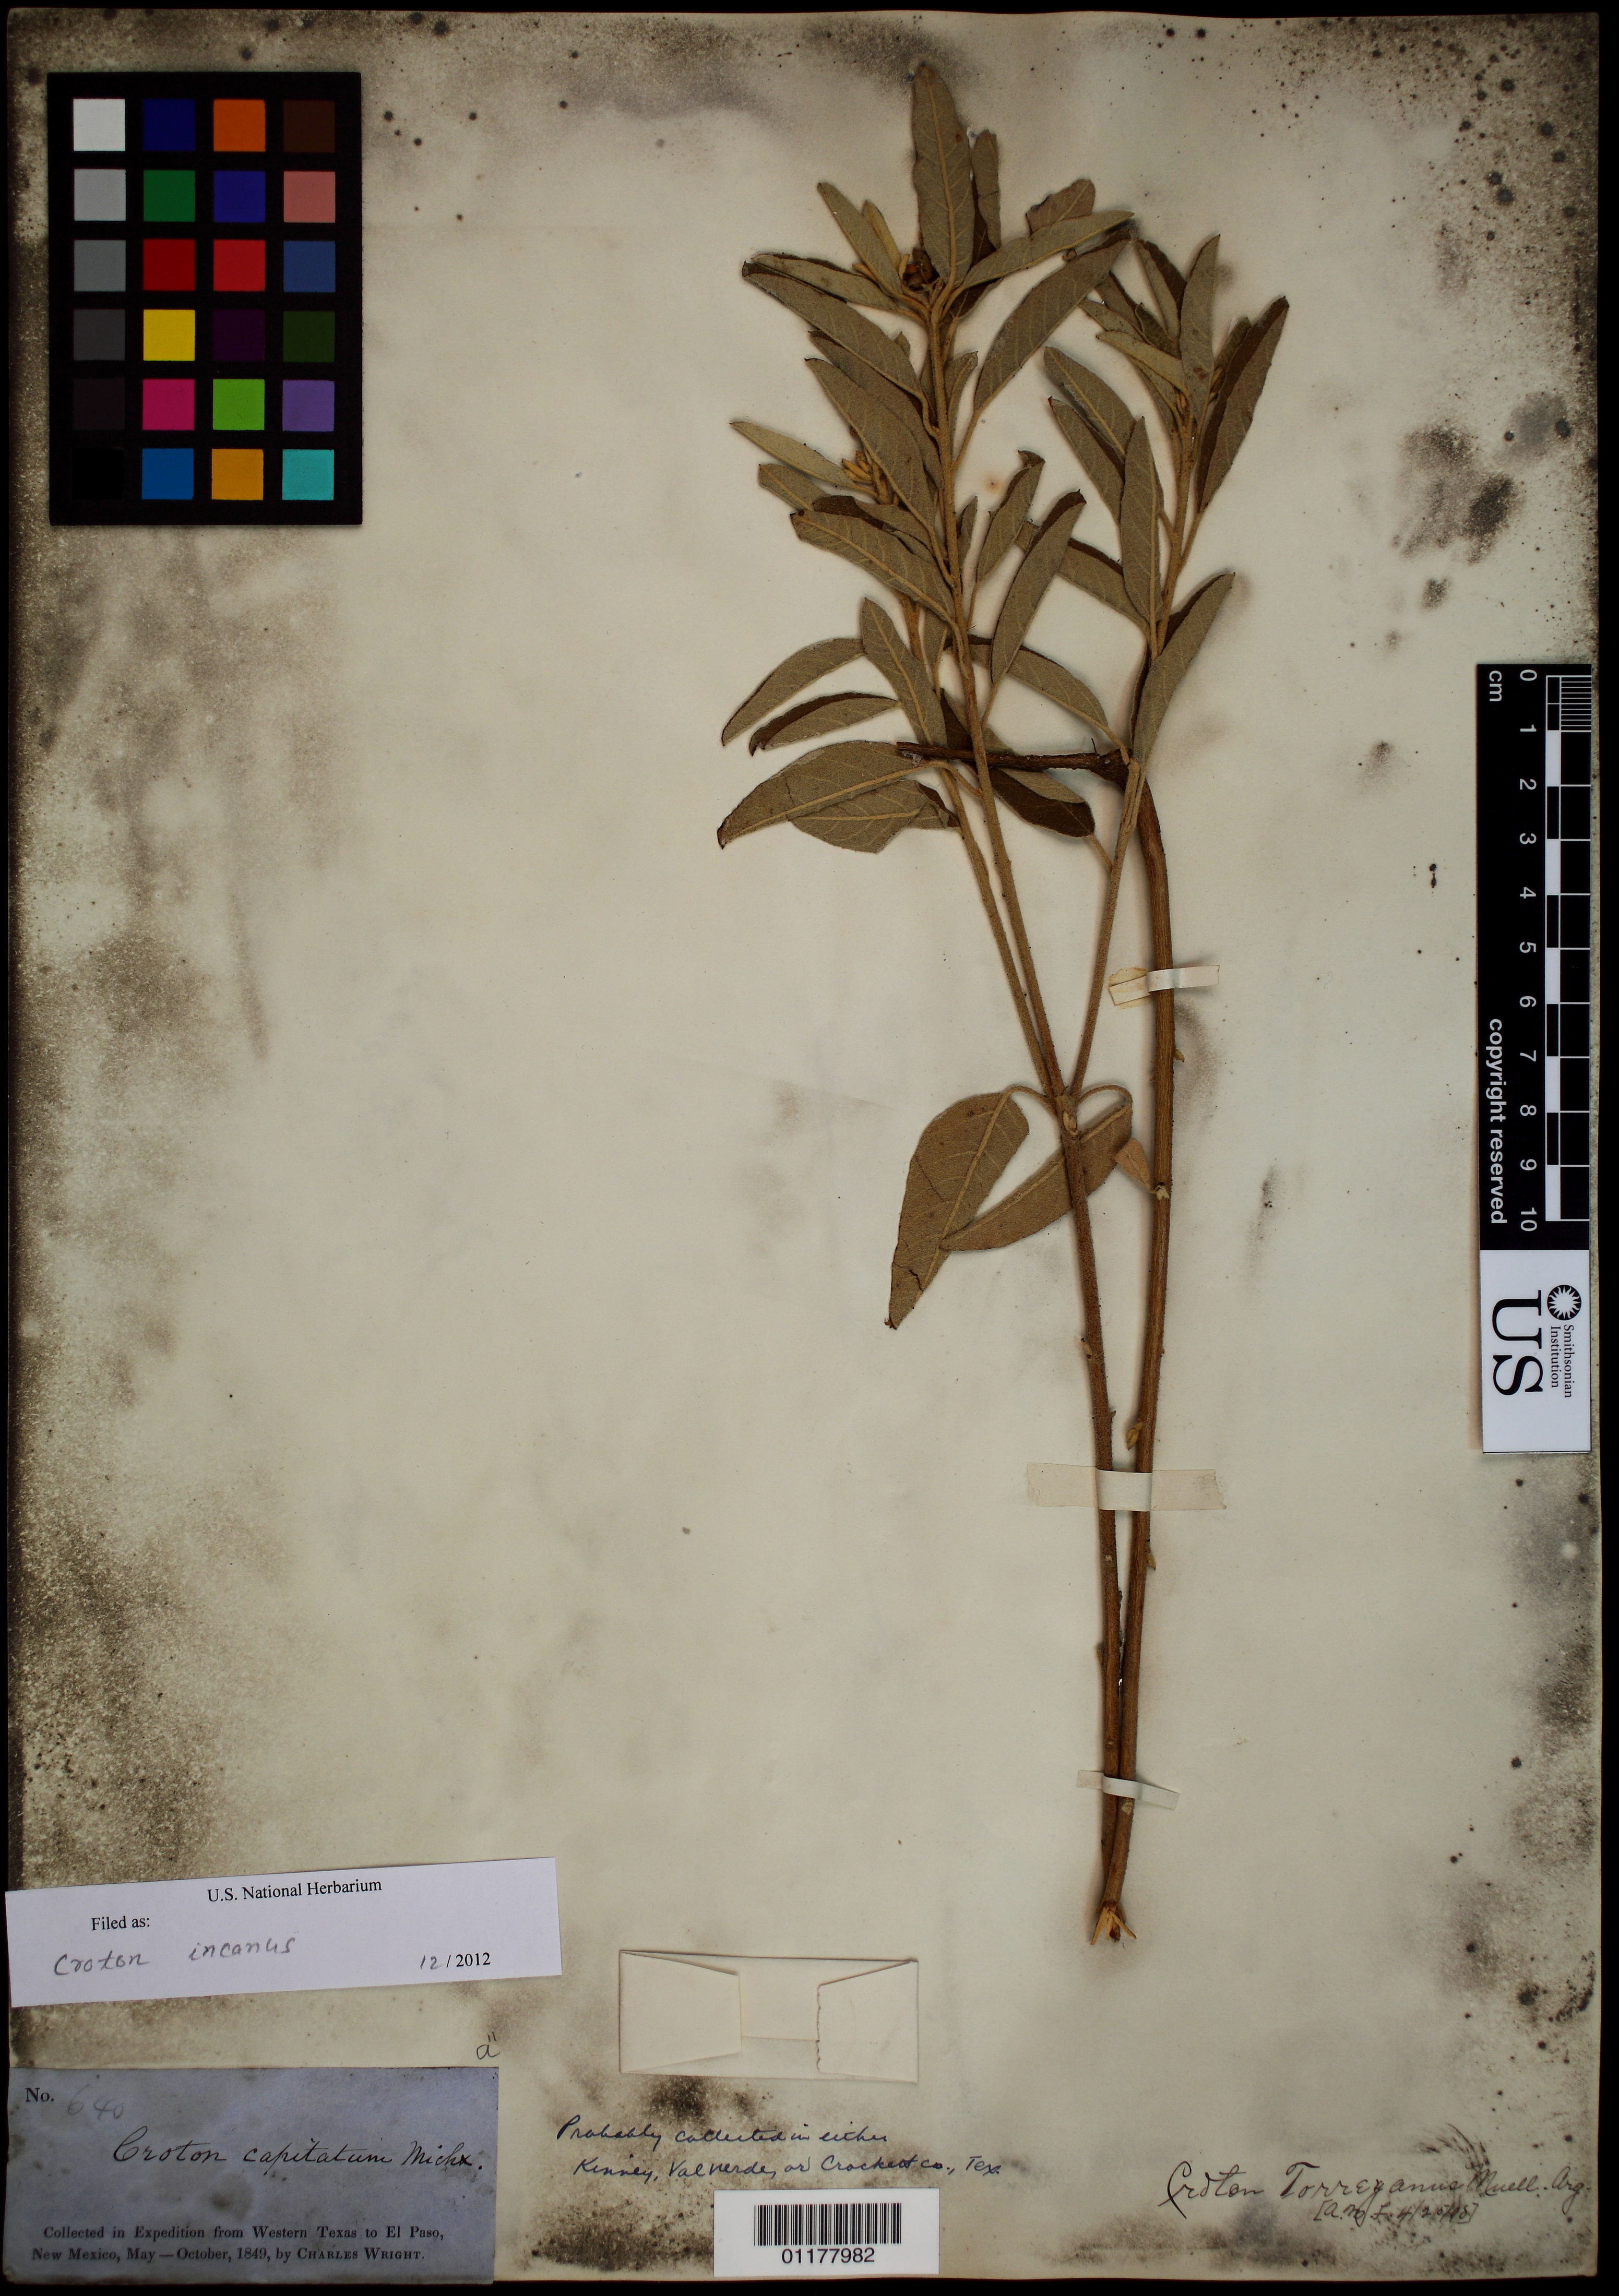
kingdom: Plantae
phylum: Tracheophyta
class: Magnoliopsida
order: Malpighiales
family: Euphorbiaceae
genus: Croton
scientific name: Croton incanus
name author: Kunth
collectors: C. Wright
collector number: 640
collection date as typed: May 1849 to -- Oct 1849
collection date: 1849-05/1849-10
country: United States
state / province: New Mexico / Texas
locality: W Texas to El Paso, New Mexico.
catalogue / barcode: US 1